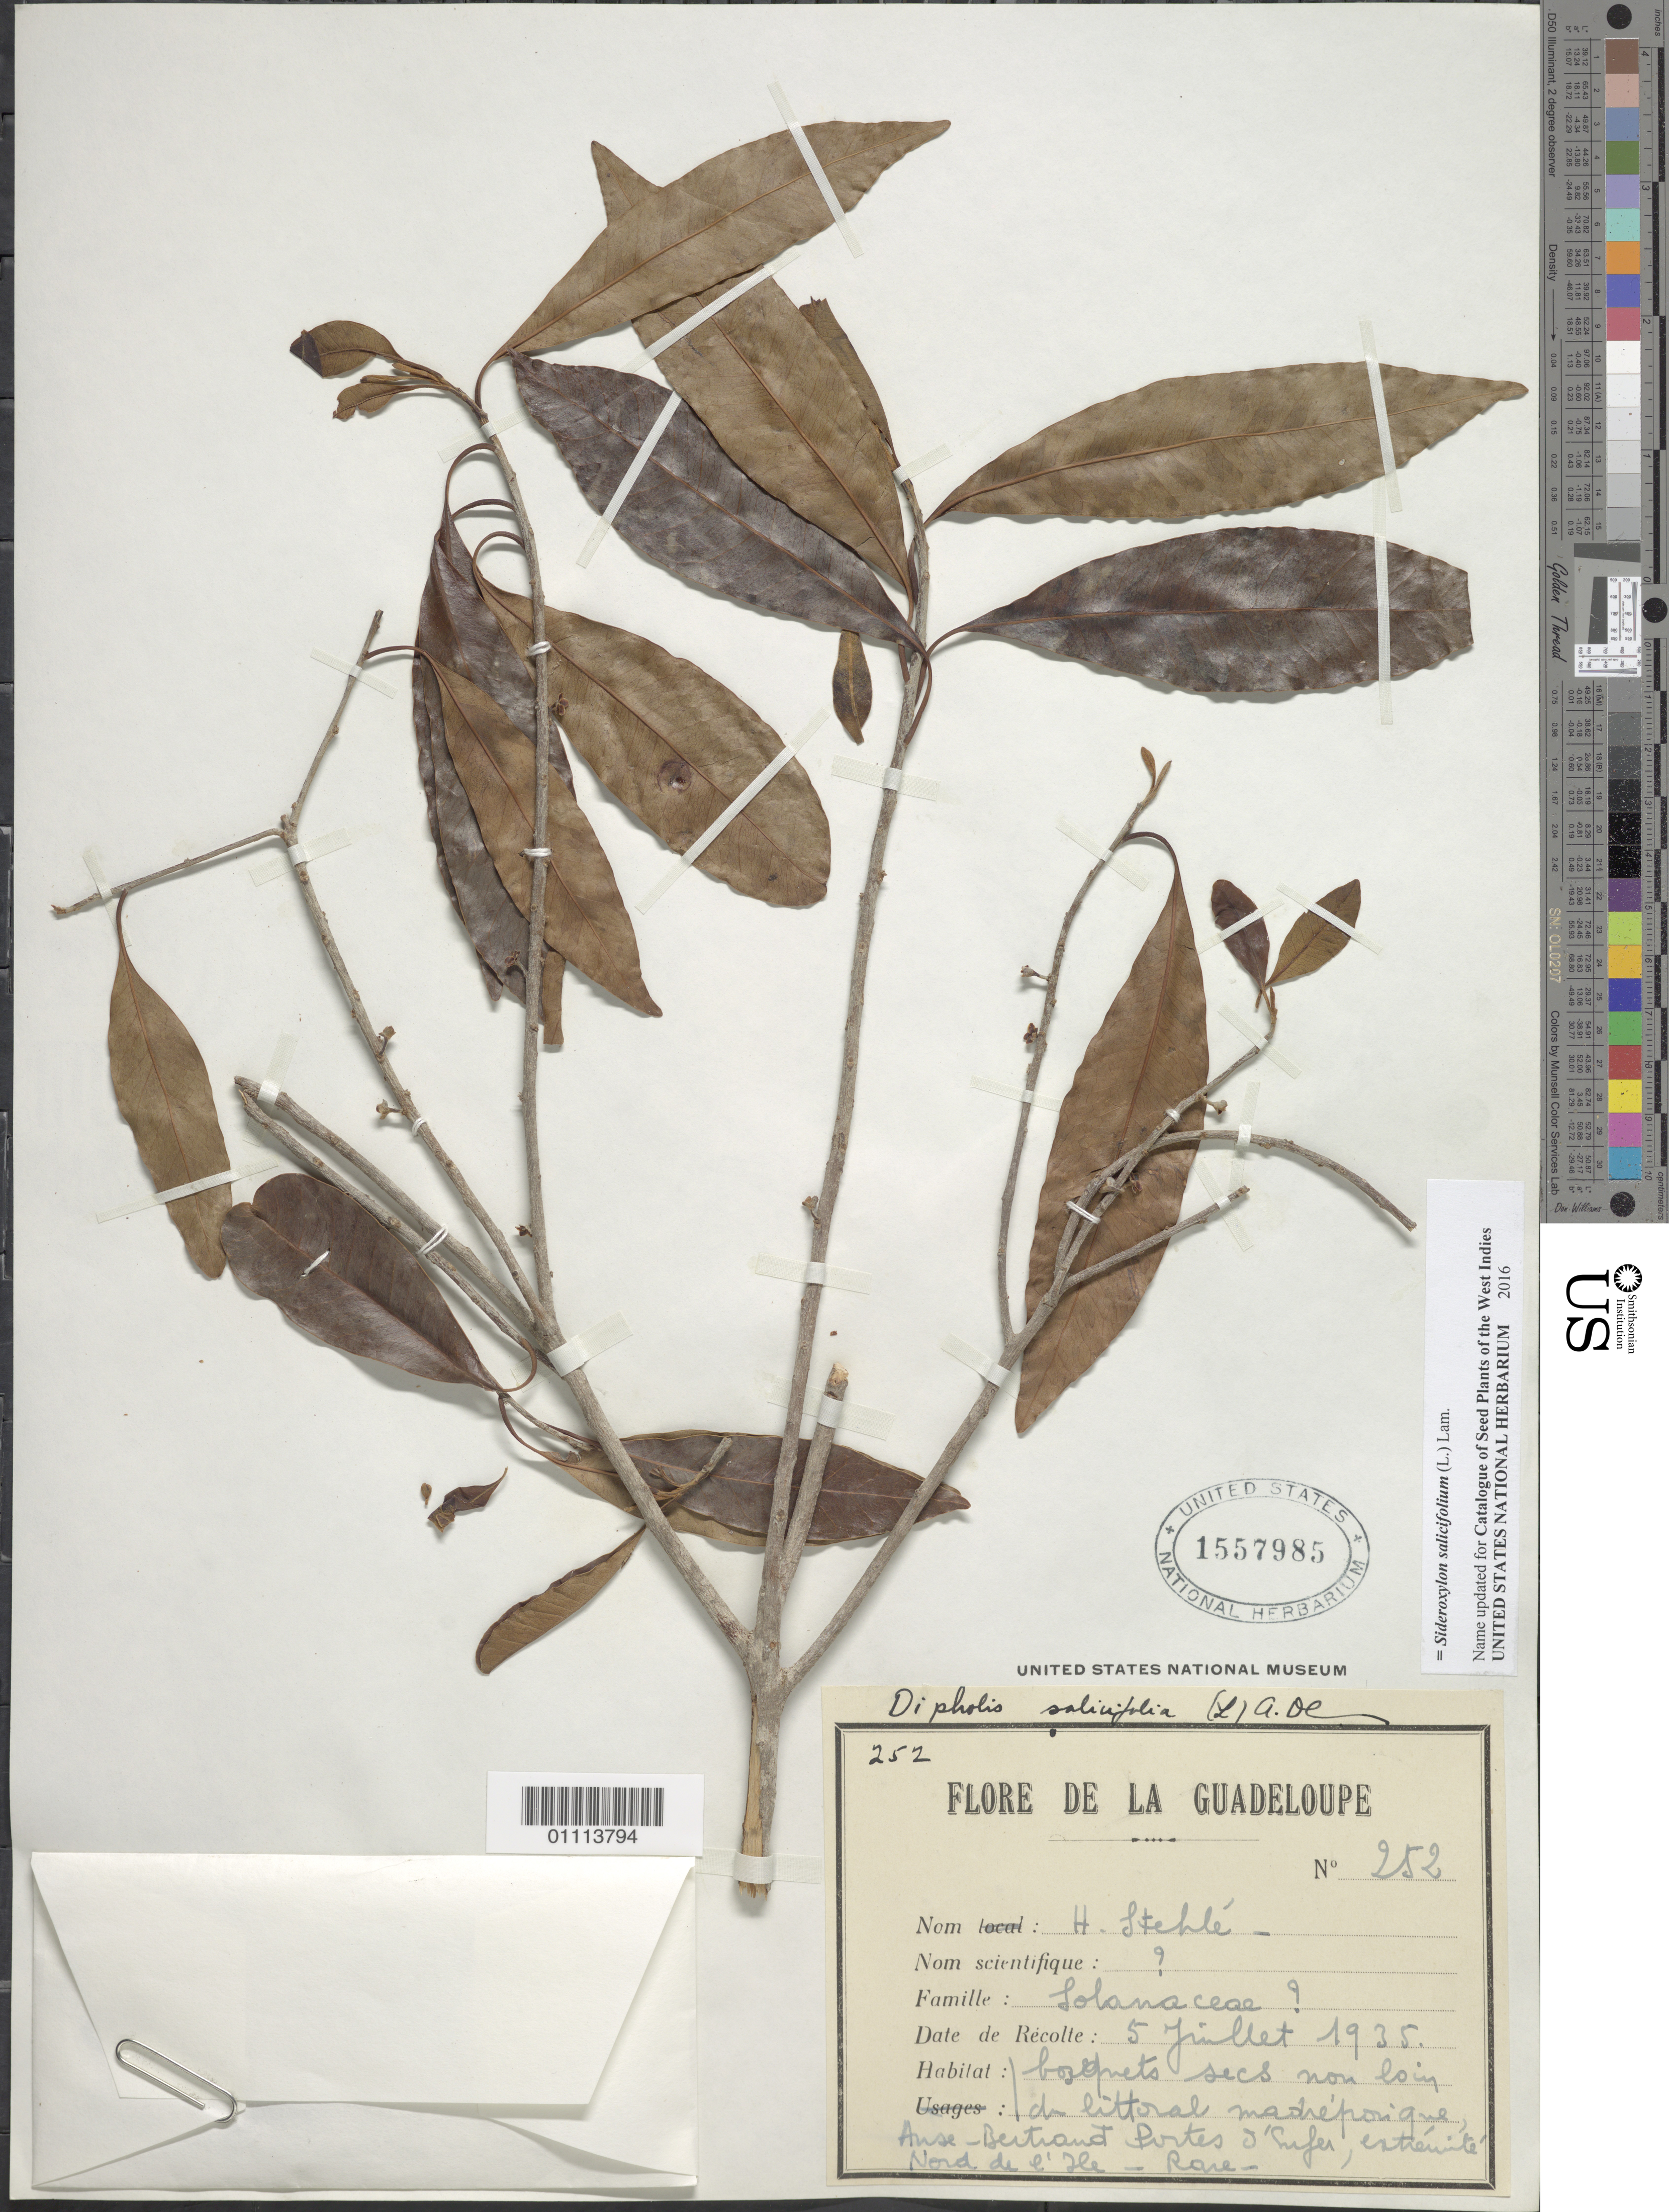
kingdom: Plantae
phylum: Tracheophyta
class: Magnoliopsida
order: Ericales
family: Sapotaceae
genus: Dipholis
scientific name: Dipholis salicifolia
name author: (L.) A. DC.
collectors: H. Stehlé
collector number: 252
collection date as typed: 05 Jul 1935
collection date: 1935-07-05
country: Guadeloupe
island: Grande Terre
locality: brozefrets secs non loin du littoral mashefronique. Anse-Bertrand Portes J'sufer, entreuite, N de l'isle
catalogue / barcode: US 1557985